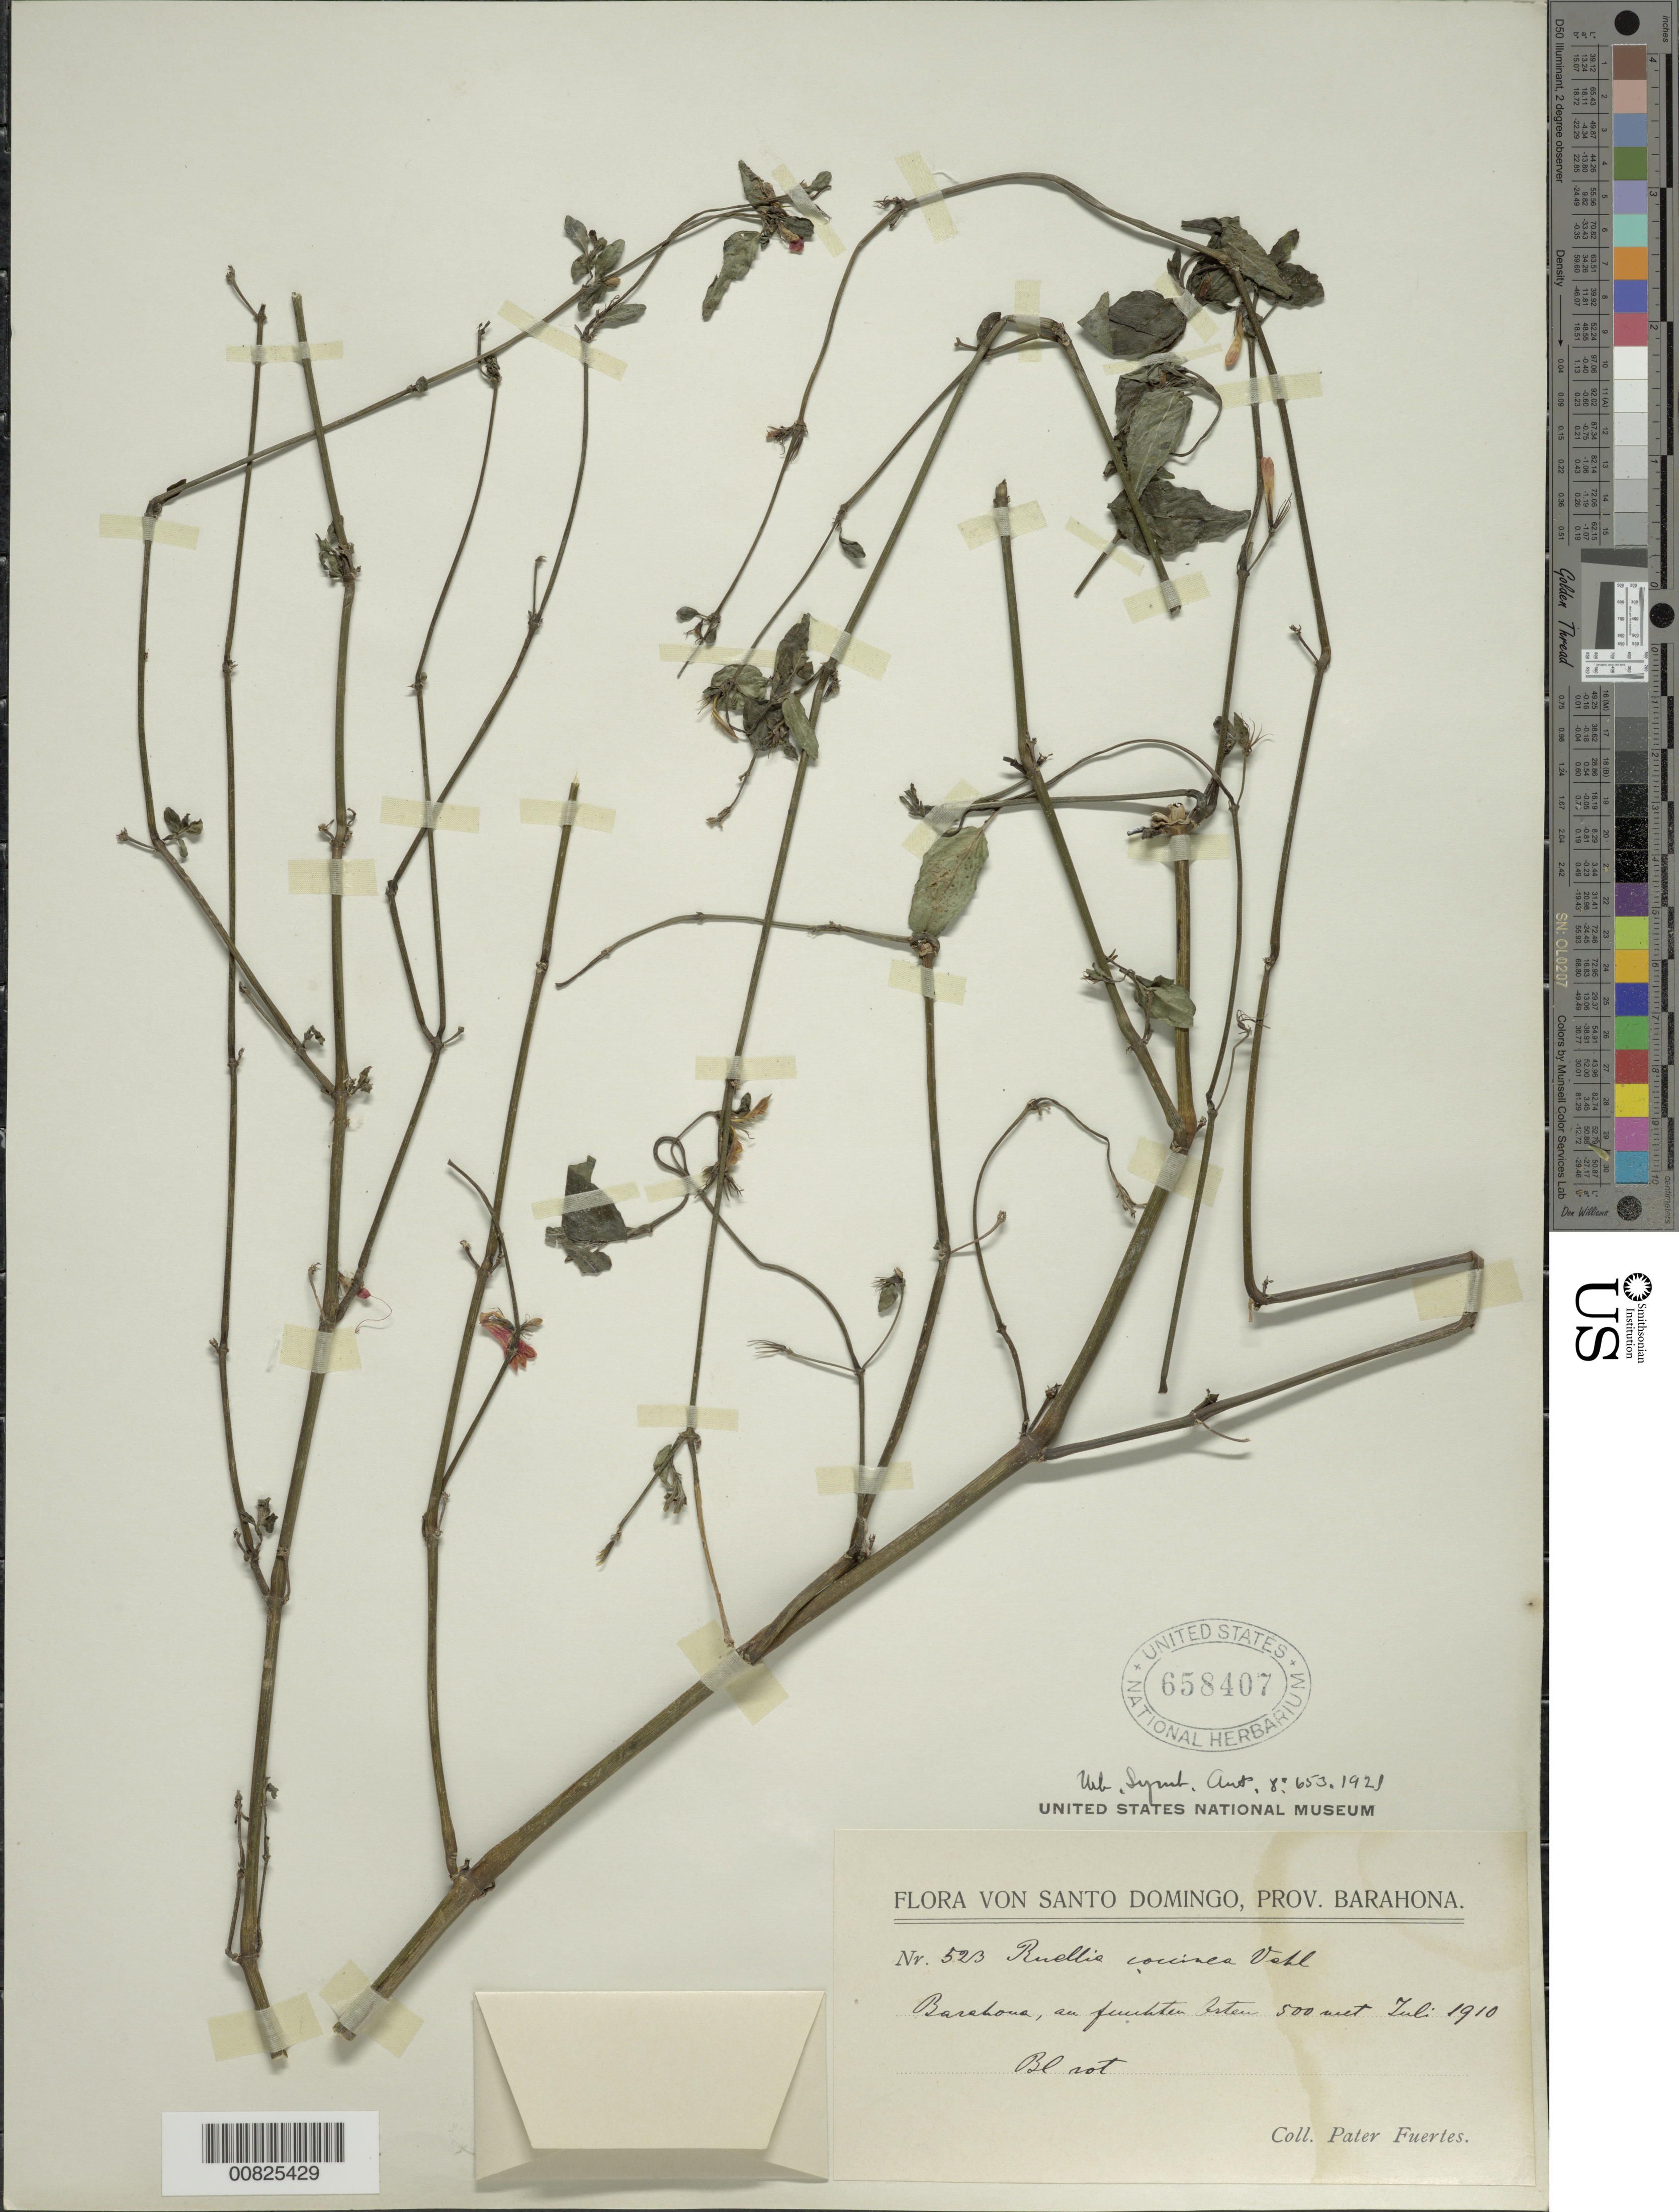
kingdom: Plantae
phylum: Tracheophyta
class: Magnoliopsida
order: Lamiales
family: Acanthaceae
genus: Ruellia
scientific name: Ruellia coccinea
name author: (L.) Vahl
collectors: M. D. Fuertes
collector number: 5213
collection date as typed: Jul 1910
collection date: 1910-07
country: Dominican Republic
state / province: Barahona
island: Hispaniola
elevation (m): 500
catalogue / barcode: US 658407